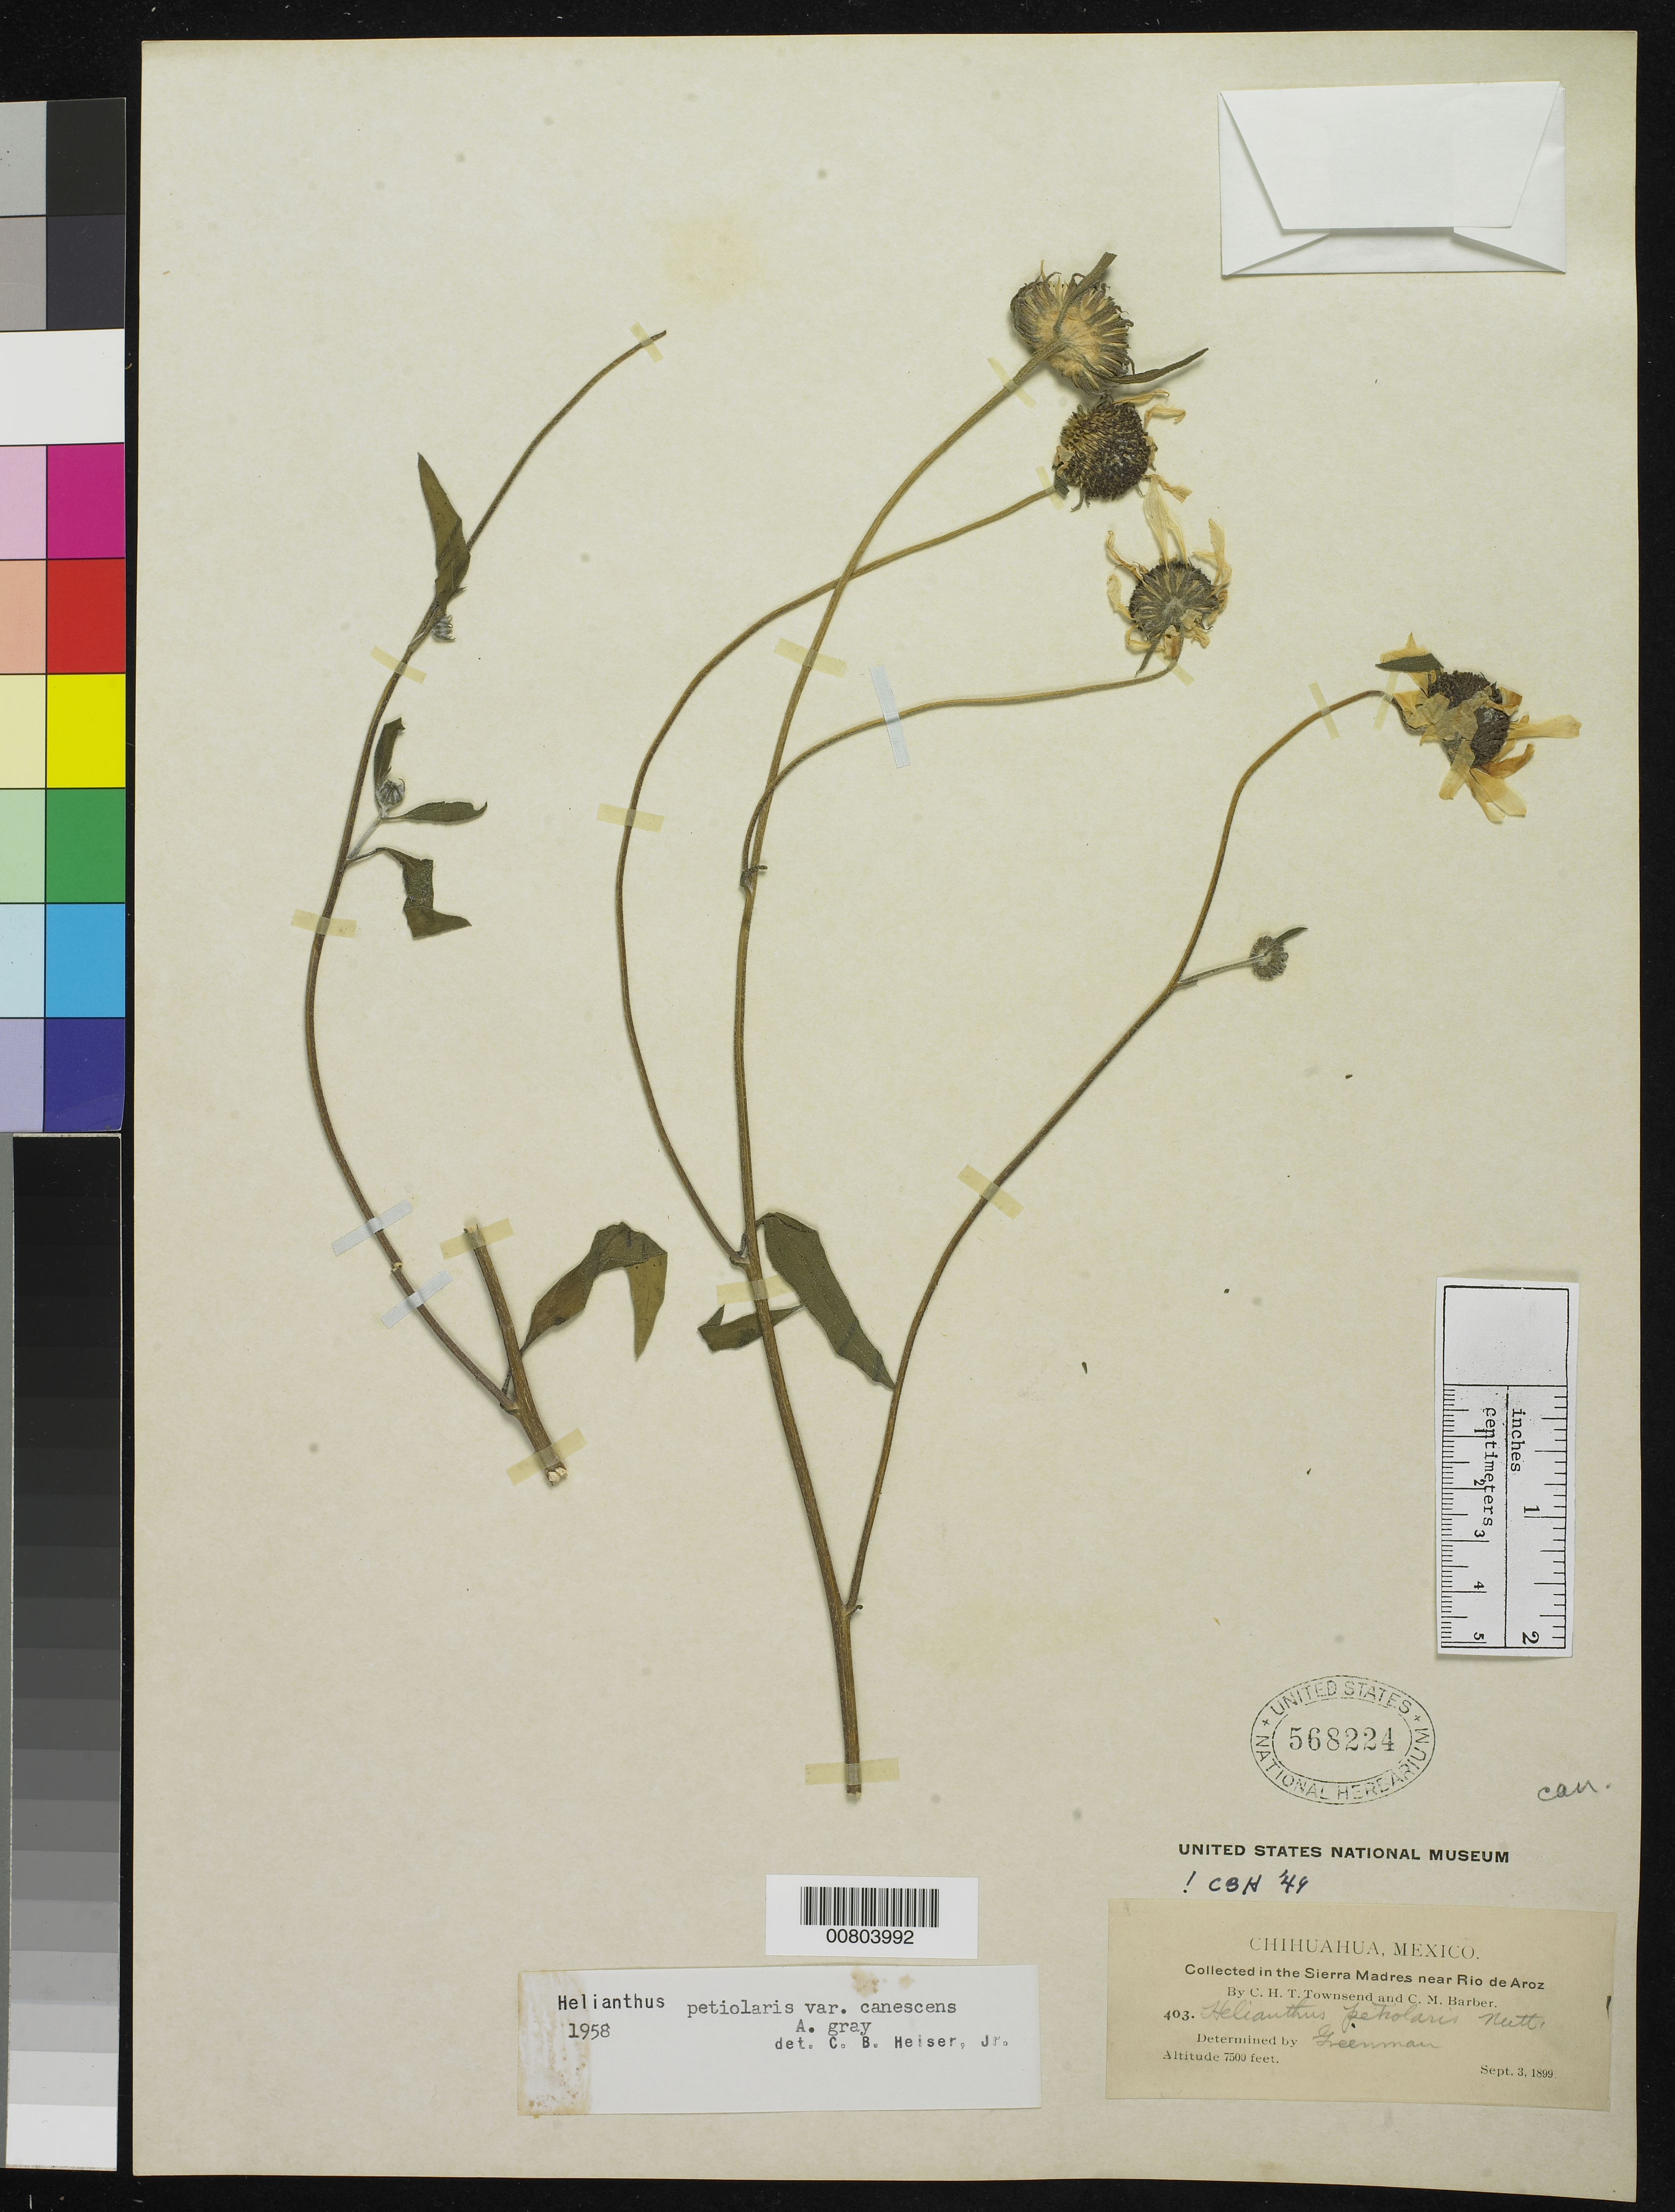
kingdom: Plantae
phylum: Tracheophyta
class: Magnoliopsida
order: Asterales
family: Asteraceae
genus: Helianthus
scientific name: Helianthus petiolaris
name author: Nutt.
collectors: C. H. T. Townsend & C. Barber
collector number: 403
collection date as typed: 03 Sep 1899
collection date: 1899-09-03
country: Mexico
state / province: Chihuahua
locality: Sierra Madre near Rio de Aroz.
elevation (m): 2286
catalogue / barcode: US 568224